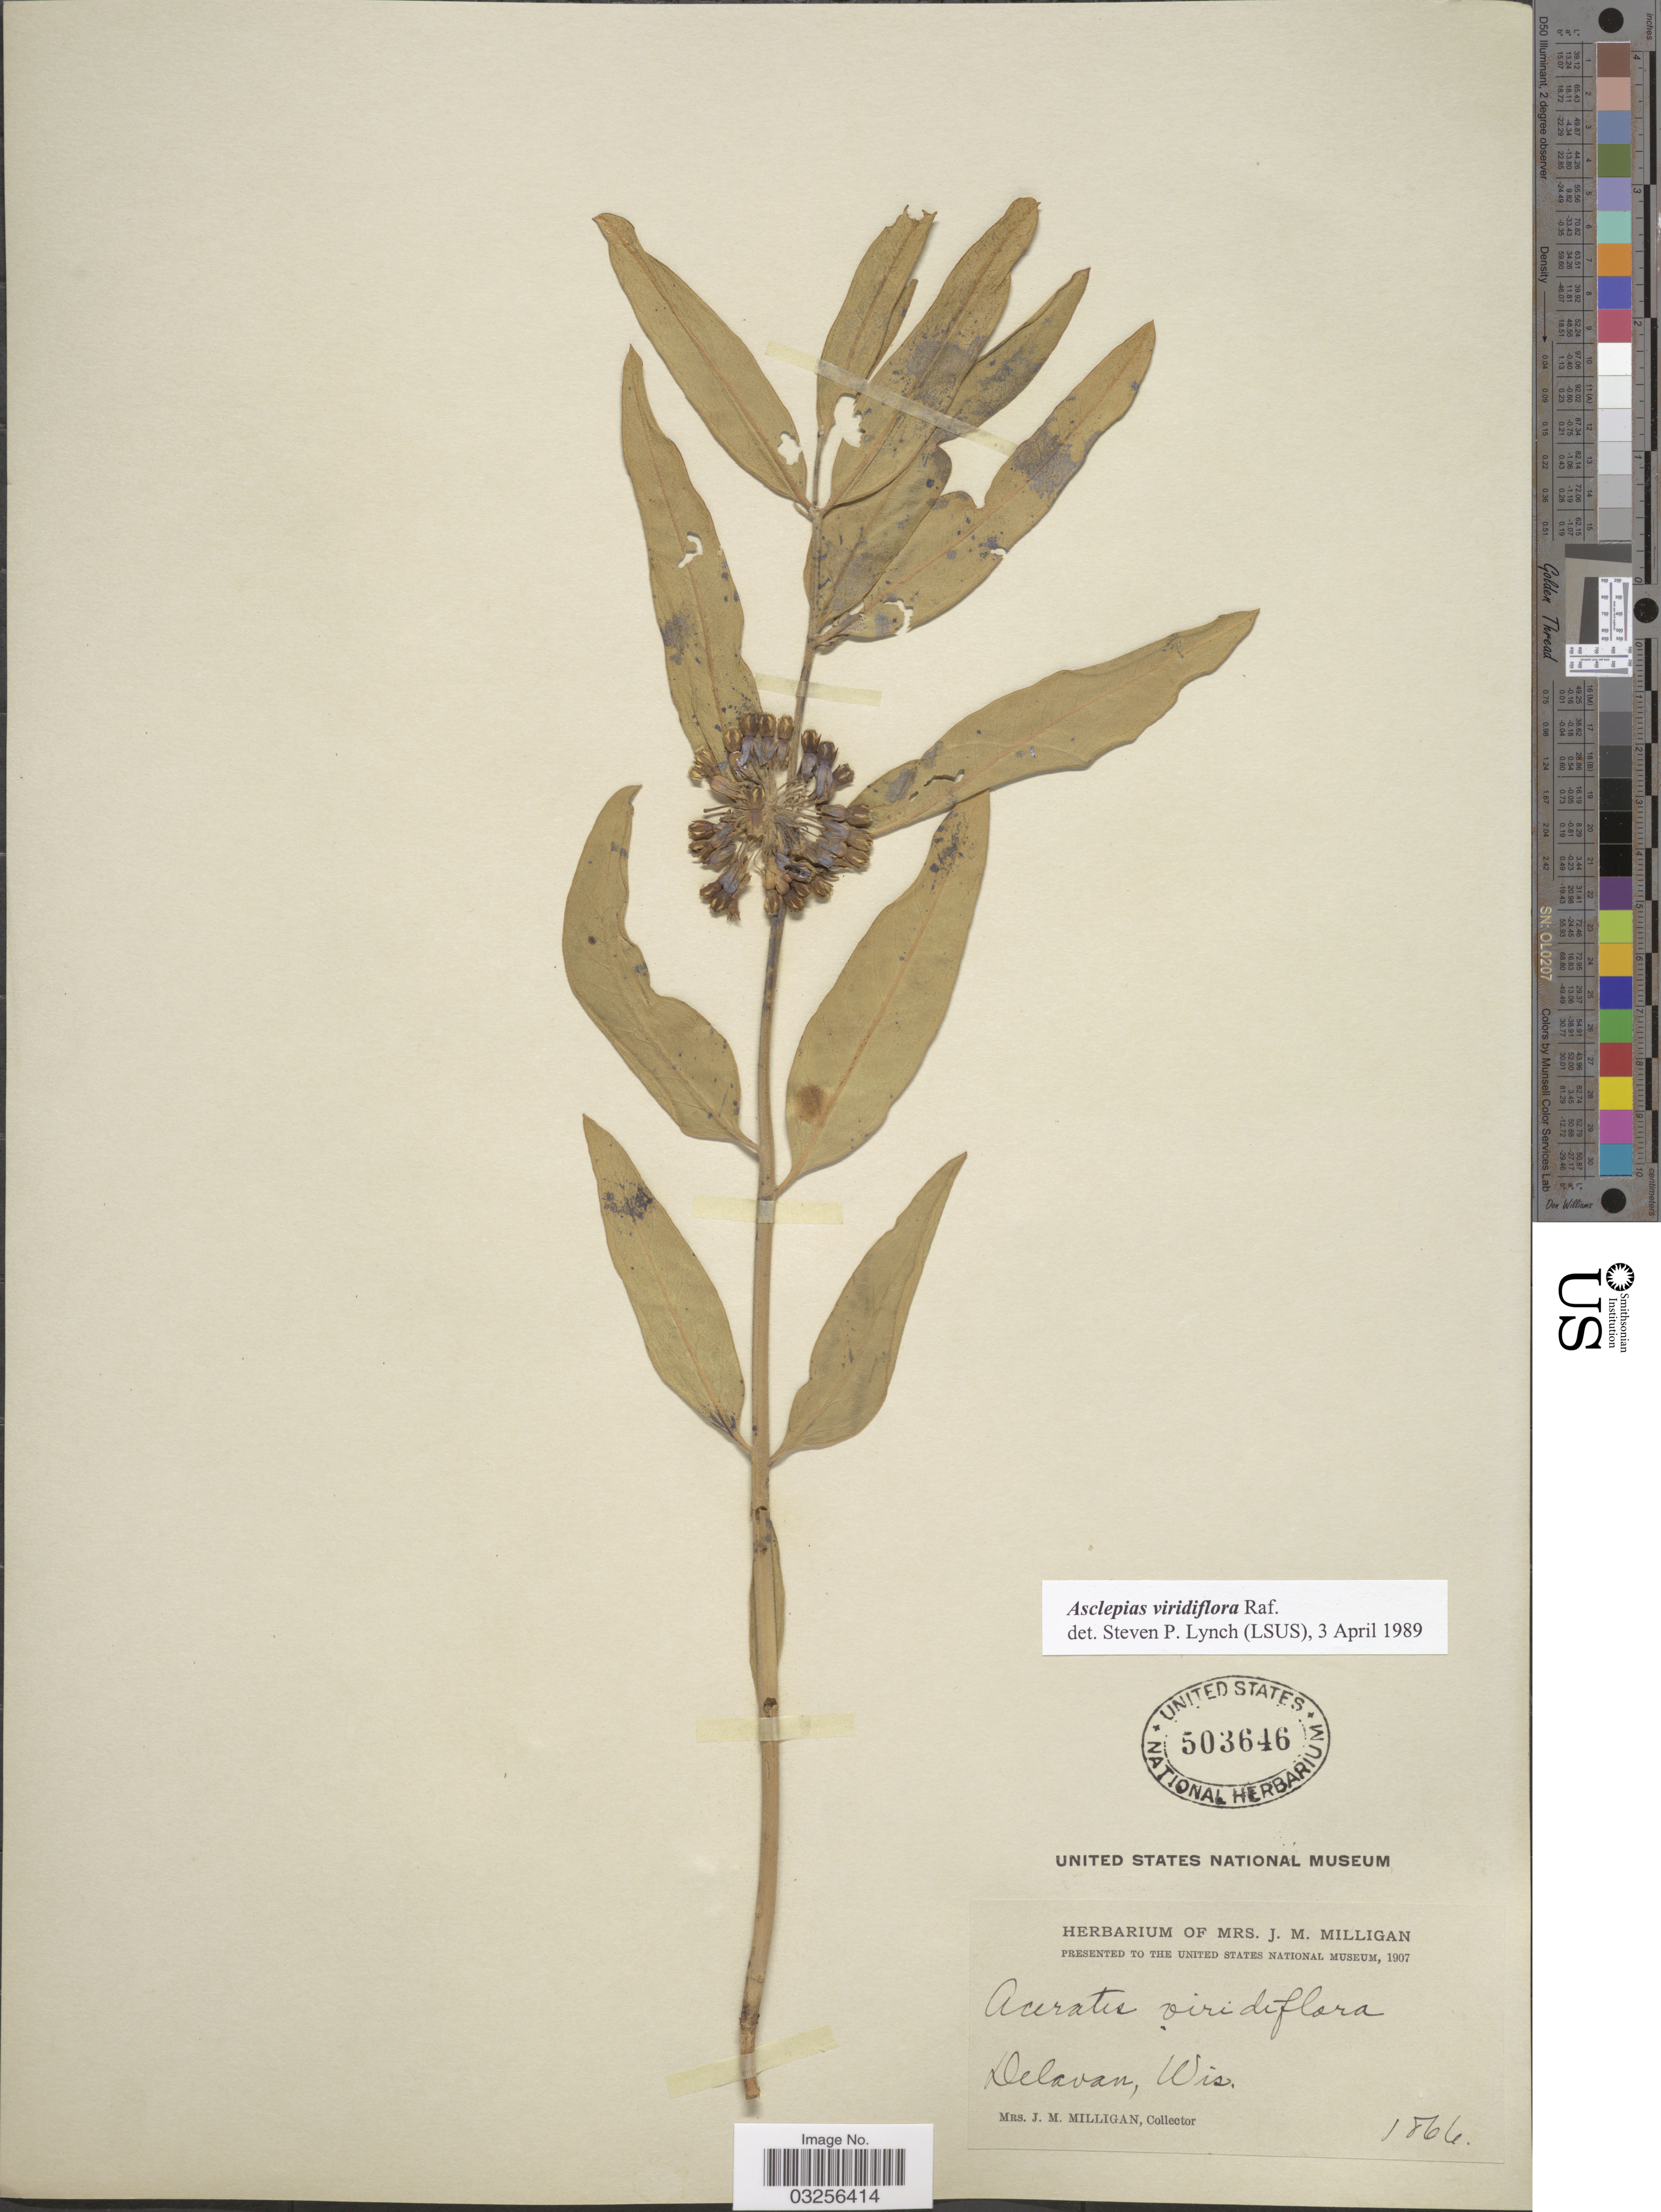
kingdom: Plantae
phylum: Tracheophyta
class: Magnoliopsida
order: Gentianales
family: Apocynaceae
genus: Asclepias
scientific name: Asclepias viridiflora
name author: Raf.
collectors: J. Milligan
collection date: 1866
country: United States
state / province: Wisconsin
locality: Delavan, Wis.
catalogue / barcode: US 503646